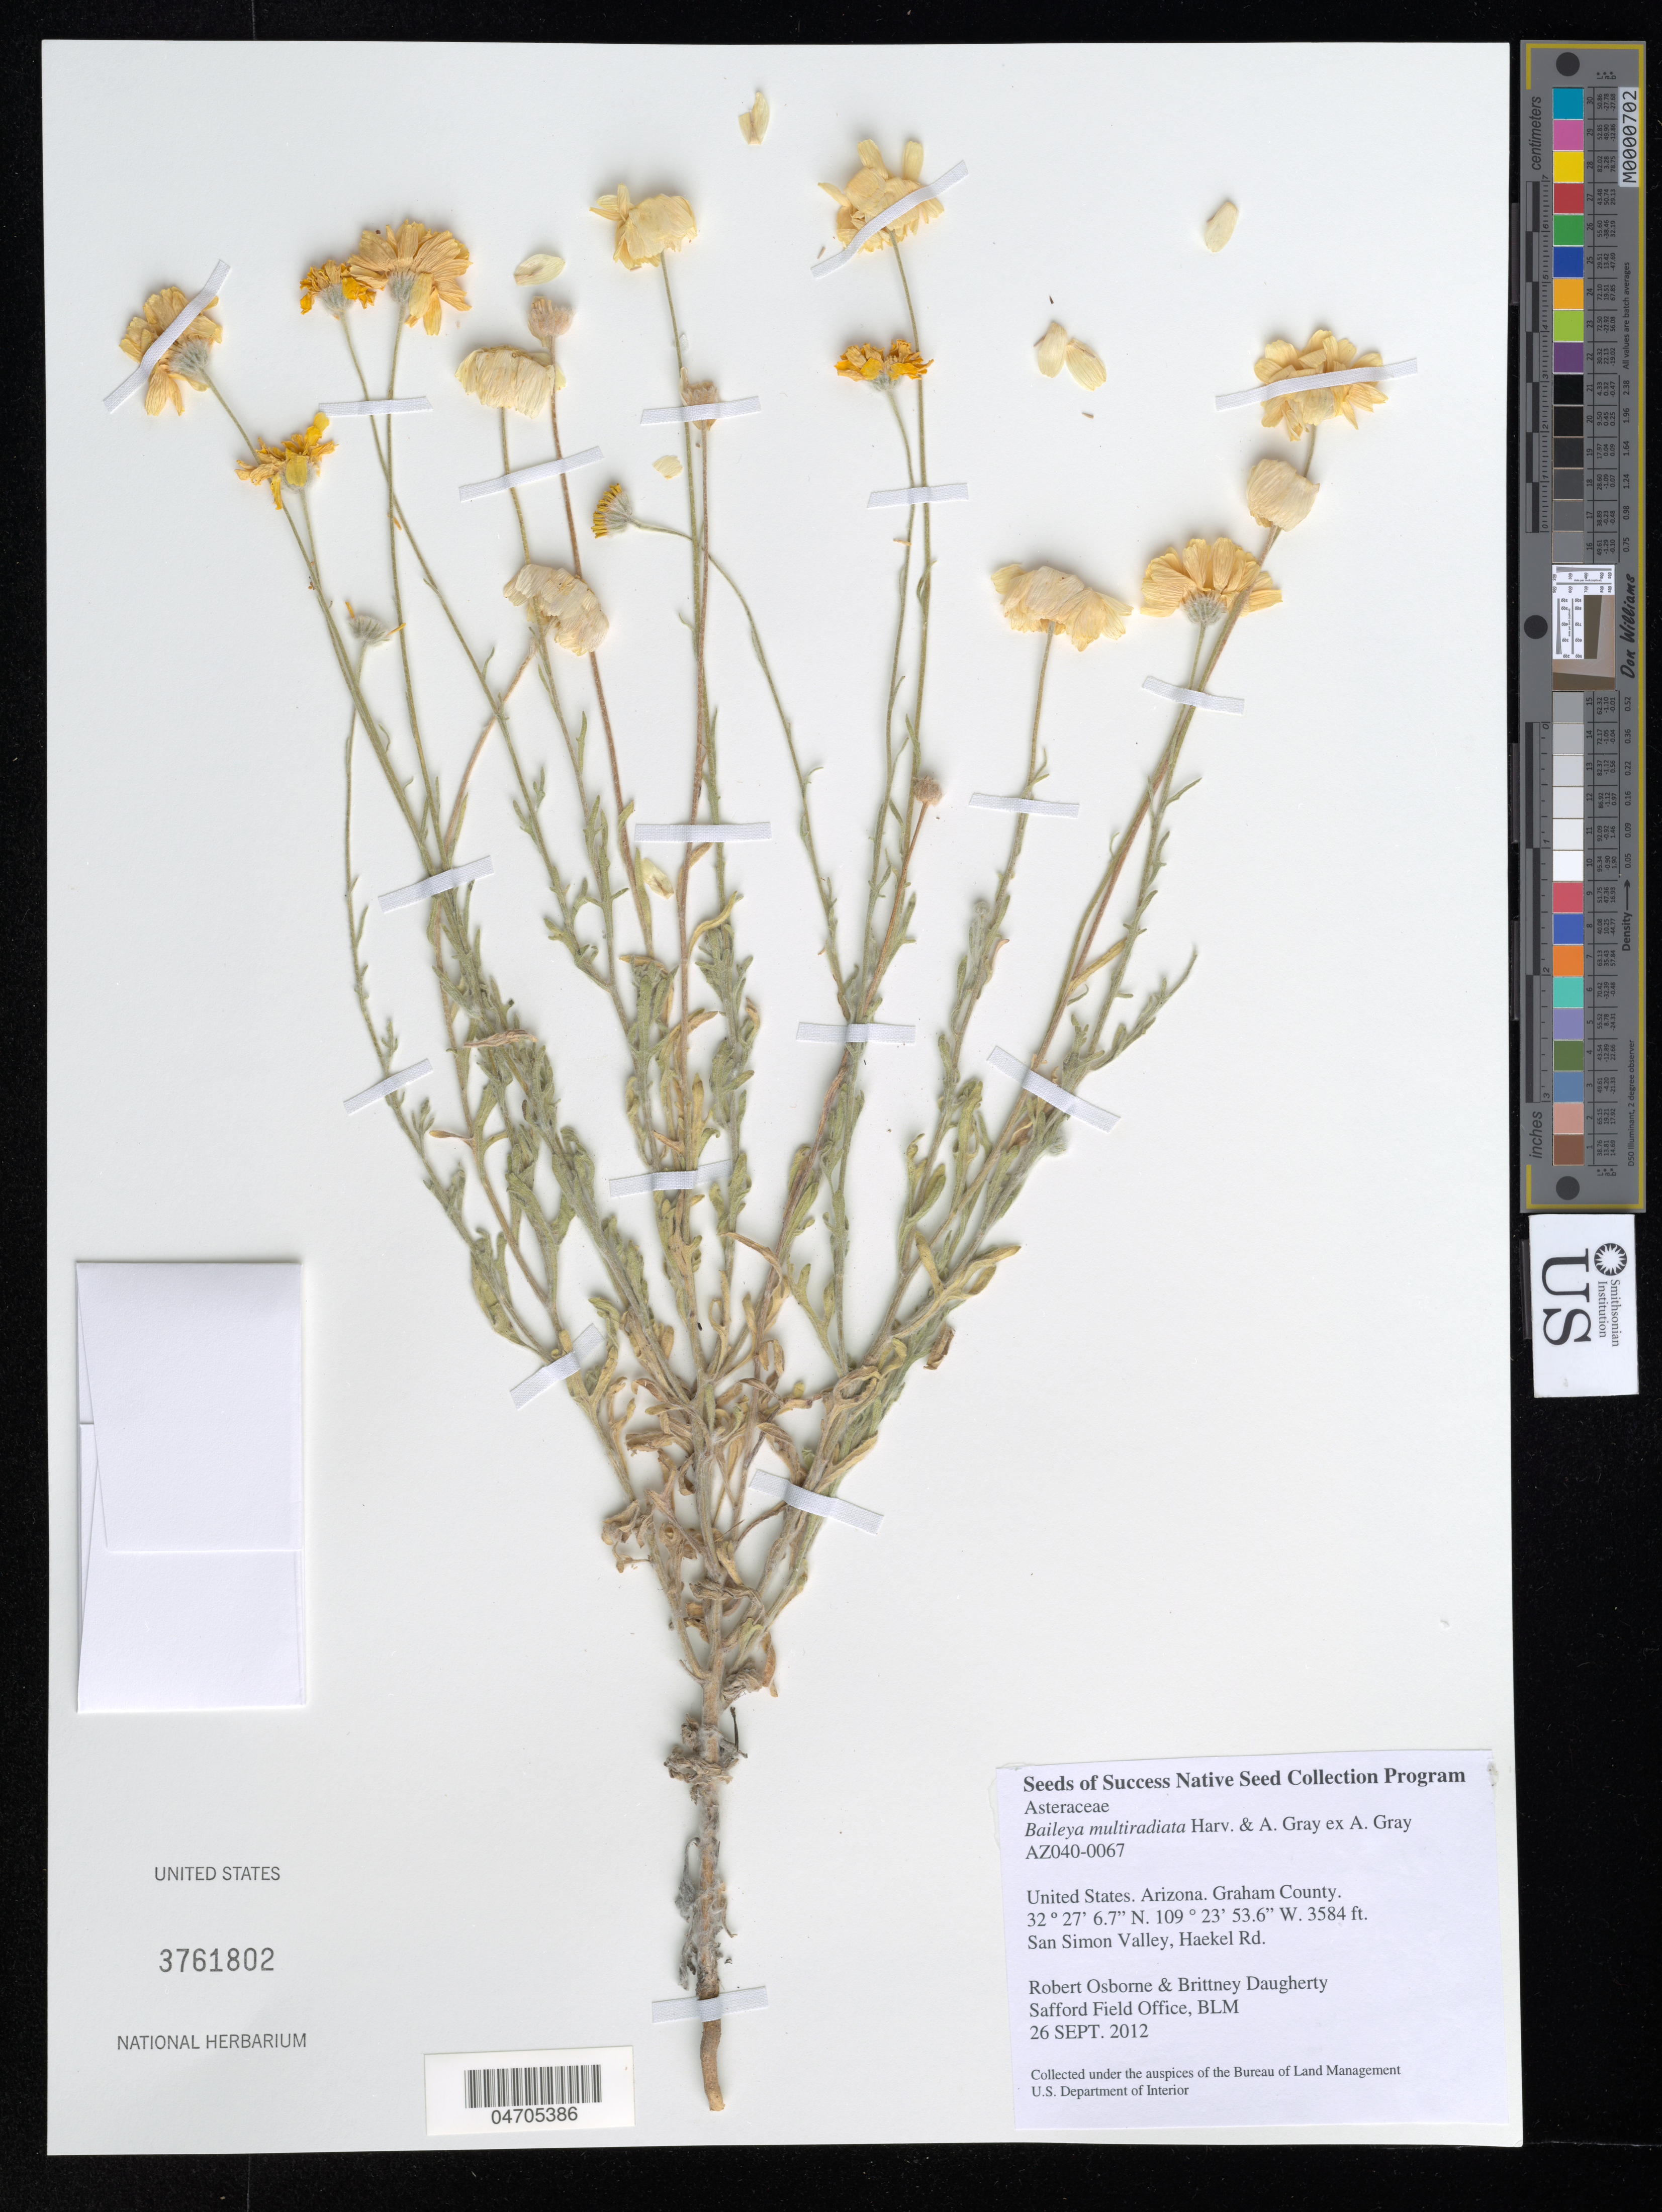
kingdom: Plantae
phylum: Tracheophyta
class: Magnoliopsida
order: Asterales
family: Asteraceae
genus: Baileya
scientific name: Baileya multiradiata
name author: Harv. & A. Gray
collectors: R. Osborne & B. Daugherty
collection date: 2012-09-26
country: United States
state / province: Arizona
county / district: Graham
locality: Graham County. San Simon Valley, Haekel Rd.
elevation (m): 1092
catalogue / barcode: US 3761802